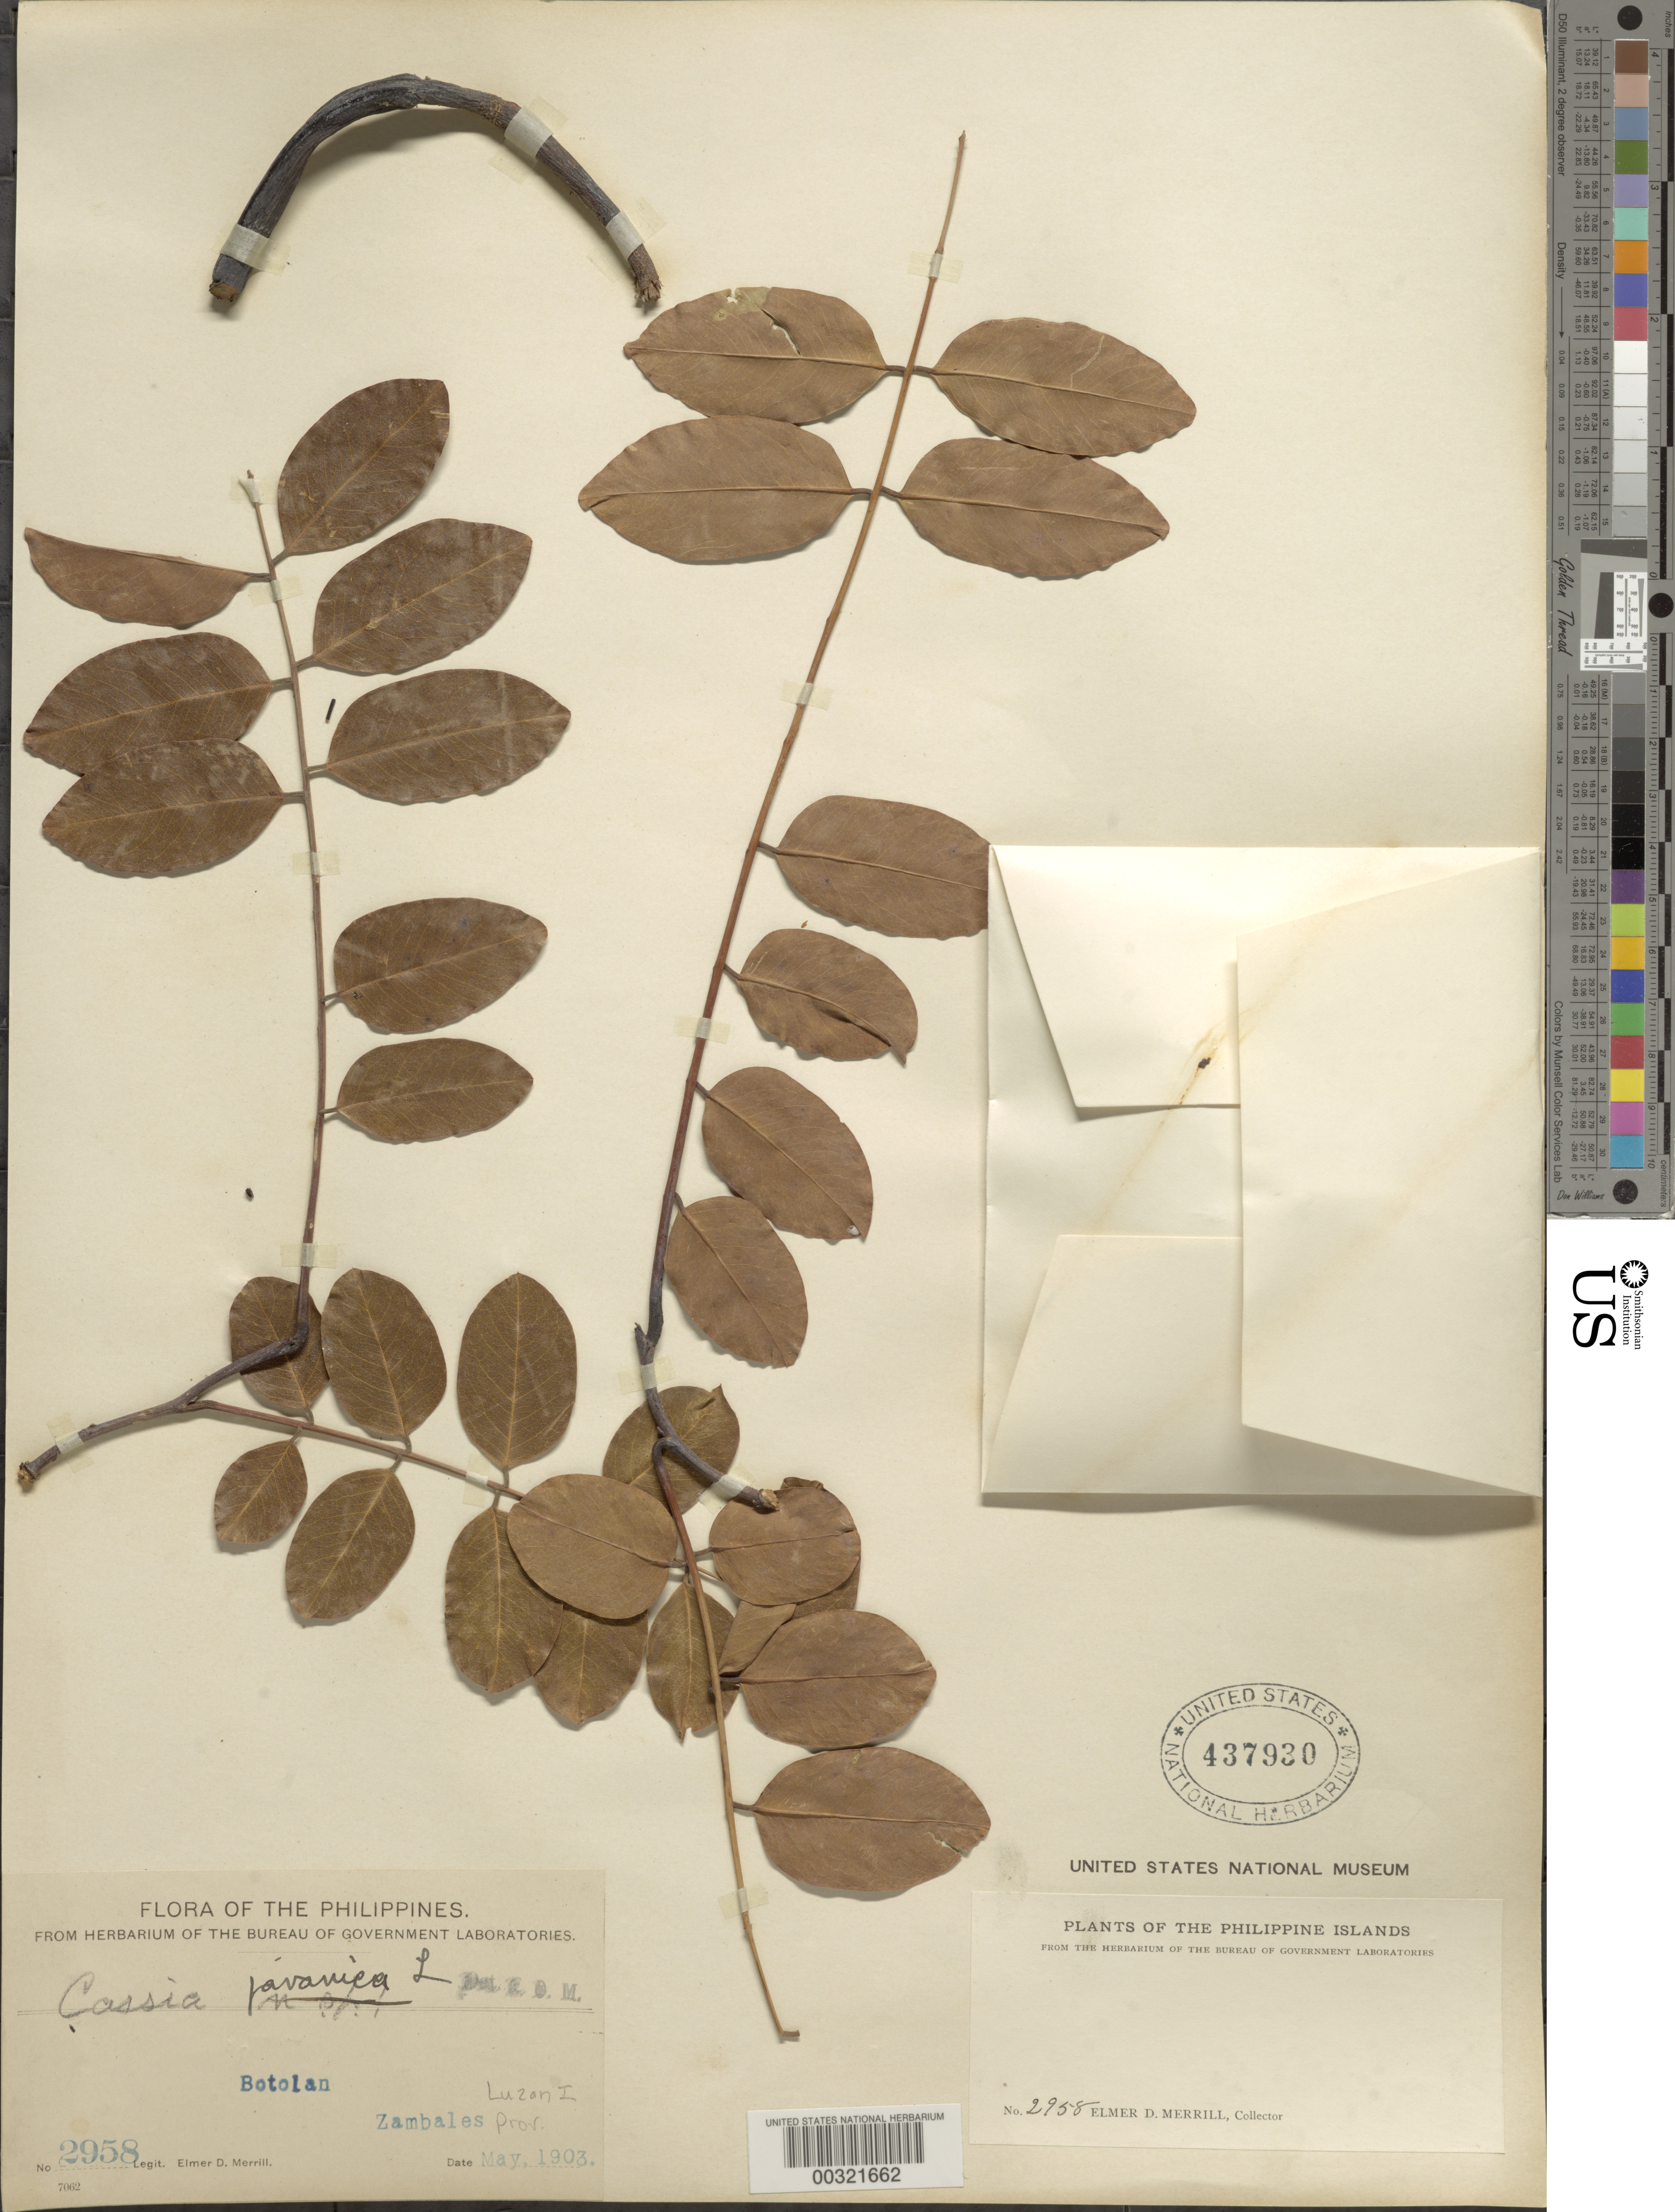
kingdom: Plantae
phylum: Tracheophyta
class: Magnoliopsida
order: Fabales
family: Fabaceae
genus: Cassia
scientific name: Cassia javanica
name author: L.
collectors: E. D. Merrill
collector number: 2958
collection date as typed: May 1903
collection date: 1903-05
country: Philippines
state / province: Central Luzon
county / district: Zambales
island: Luzon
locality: Botolan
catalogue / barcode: US 437930